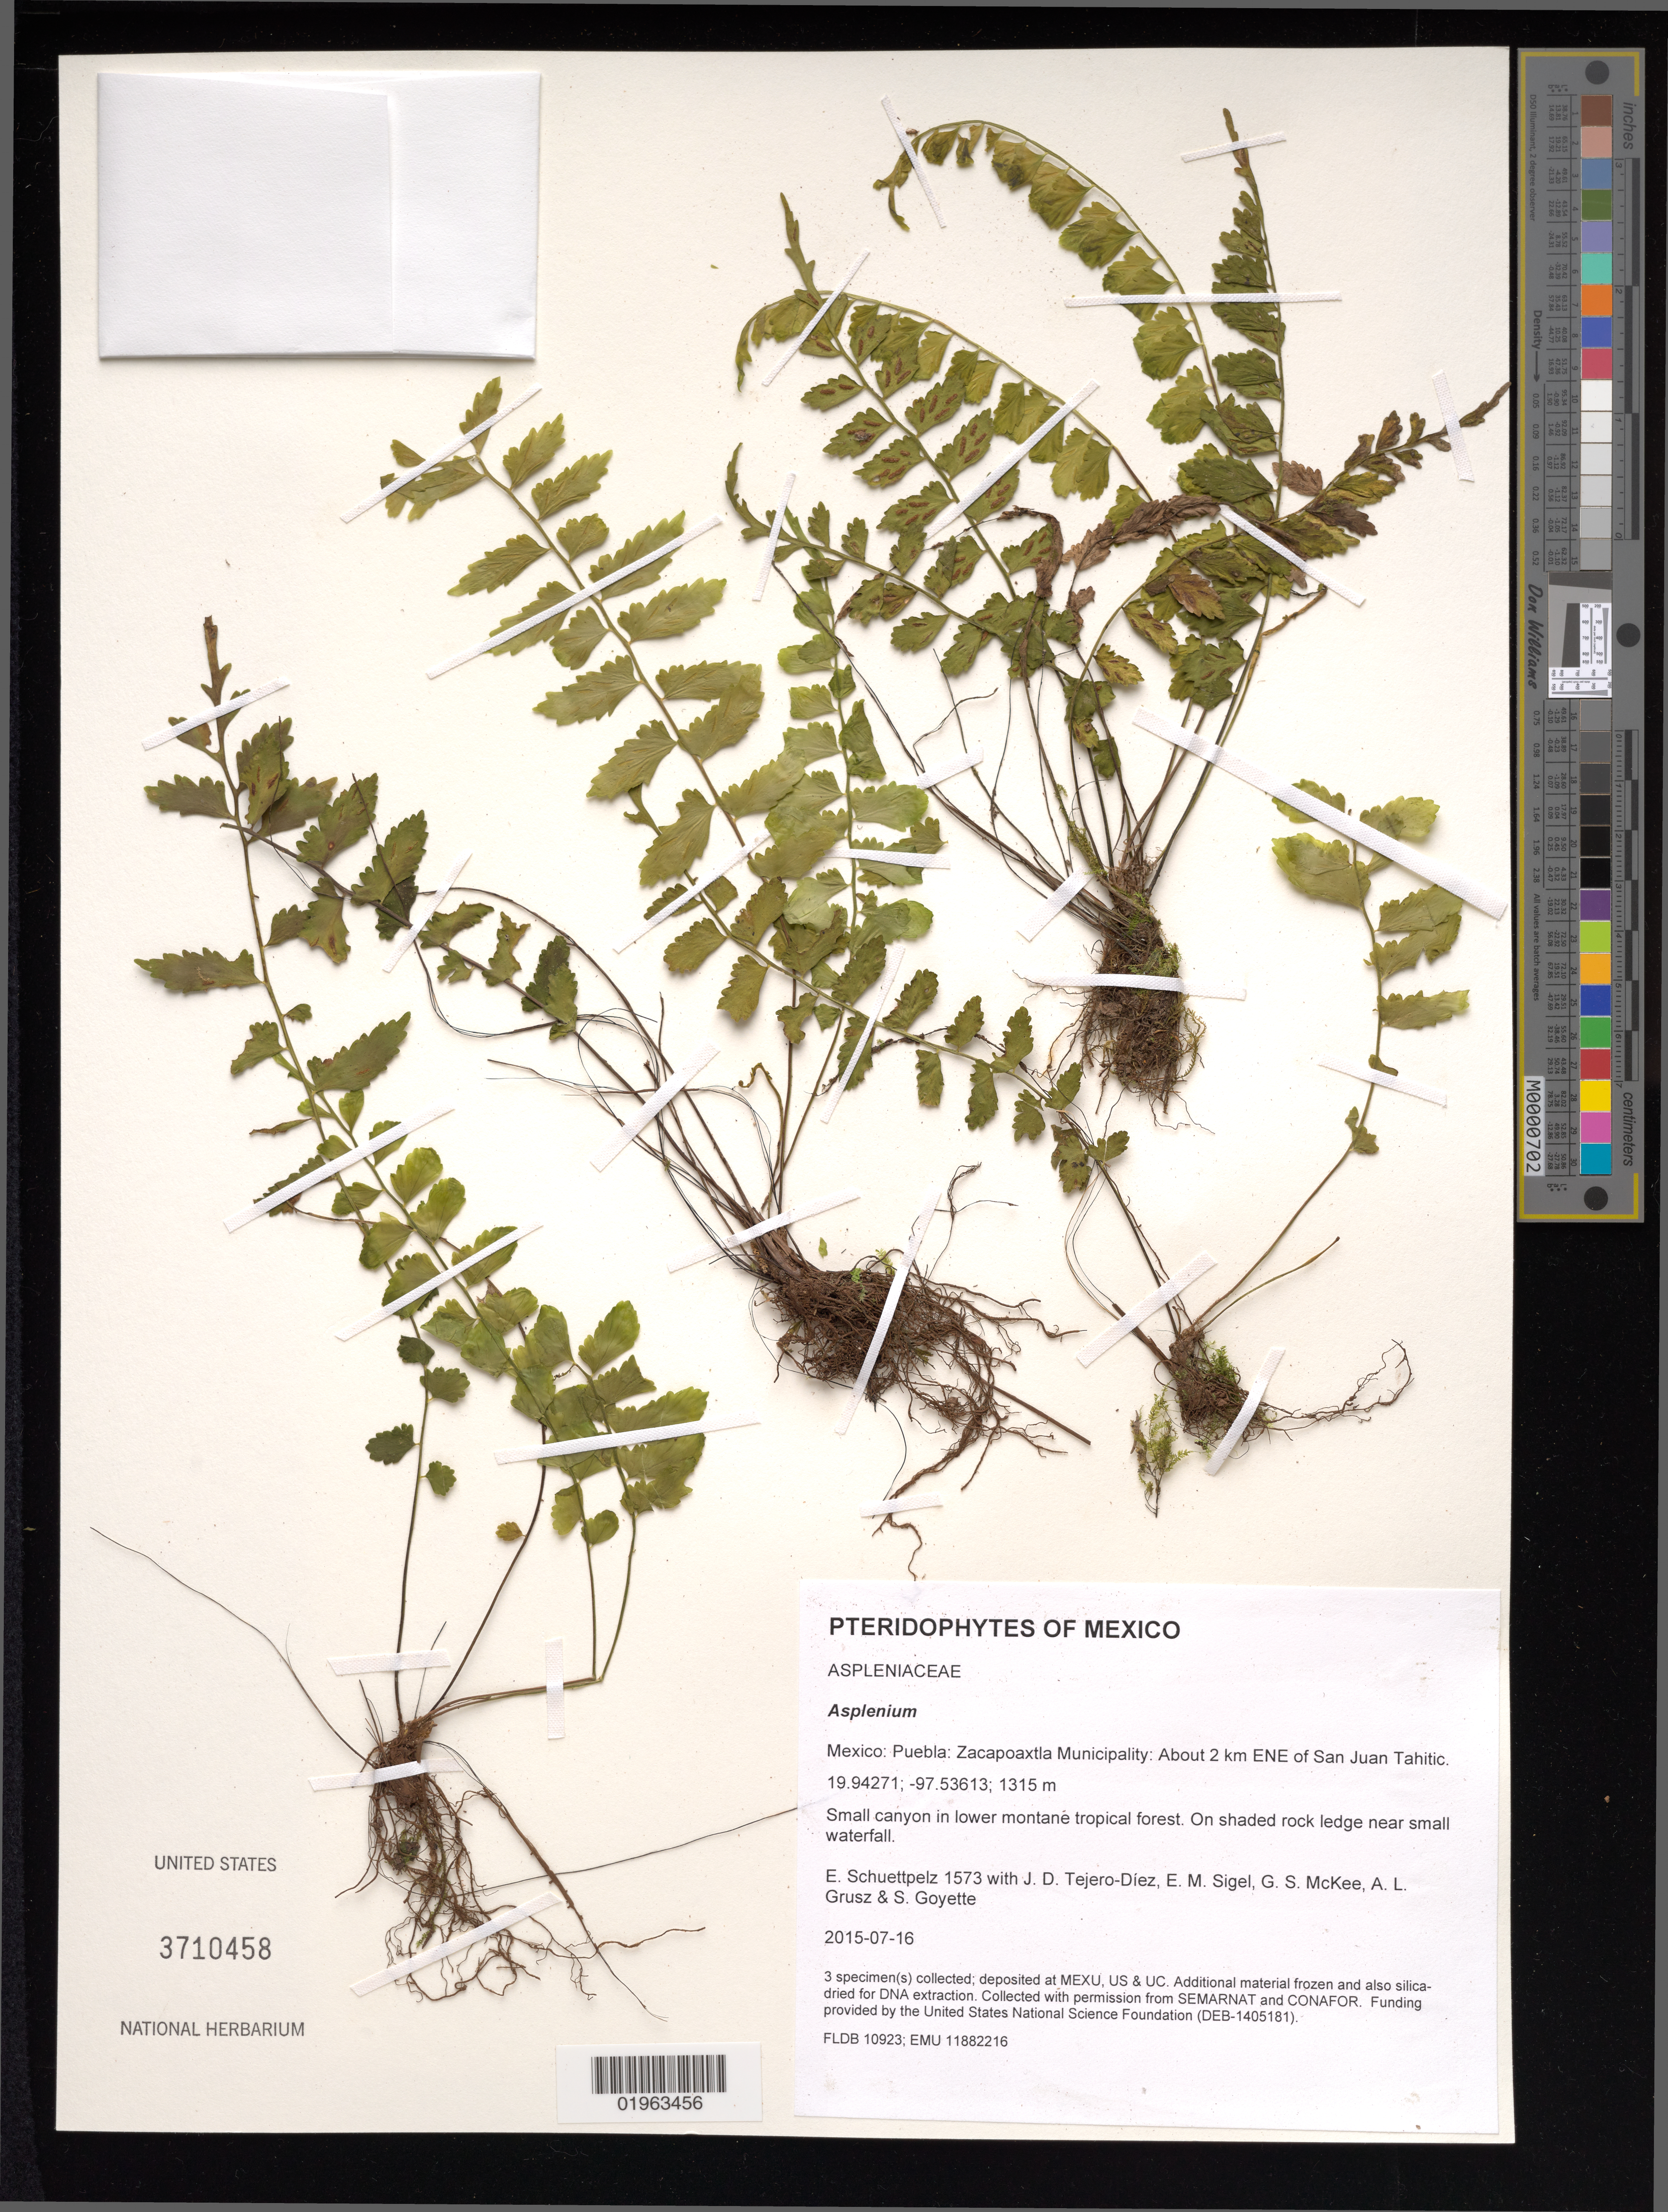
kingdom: Plantae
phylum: Tracheophyta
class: Polypodiopsida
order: Polypodiales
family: Aspleniaceae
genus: Asplenium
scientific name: Asplenium sp.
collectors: E. Schuettpelz, D. Tejero-Díez, E. M. Sigel, G. S. McKee & A. Grusz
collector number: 1573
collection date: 2015-07-16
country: Mexico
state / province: Puebla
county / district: Zacapoaxtla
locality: About 2 km ENE of San Juan Tahitic.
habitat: Small canyon in lower montane tropical forest.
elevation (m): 1315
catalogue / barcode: US 3710458